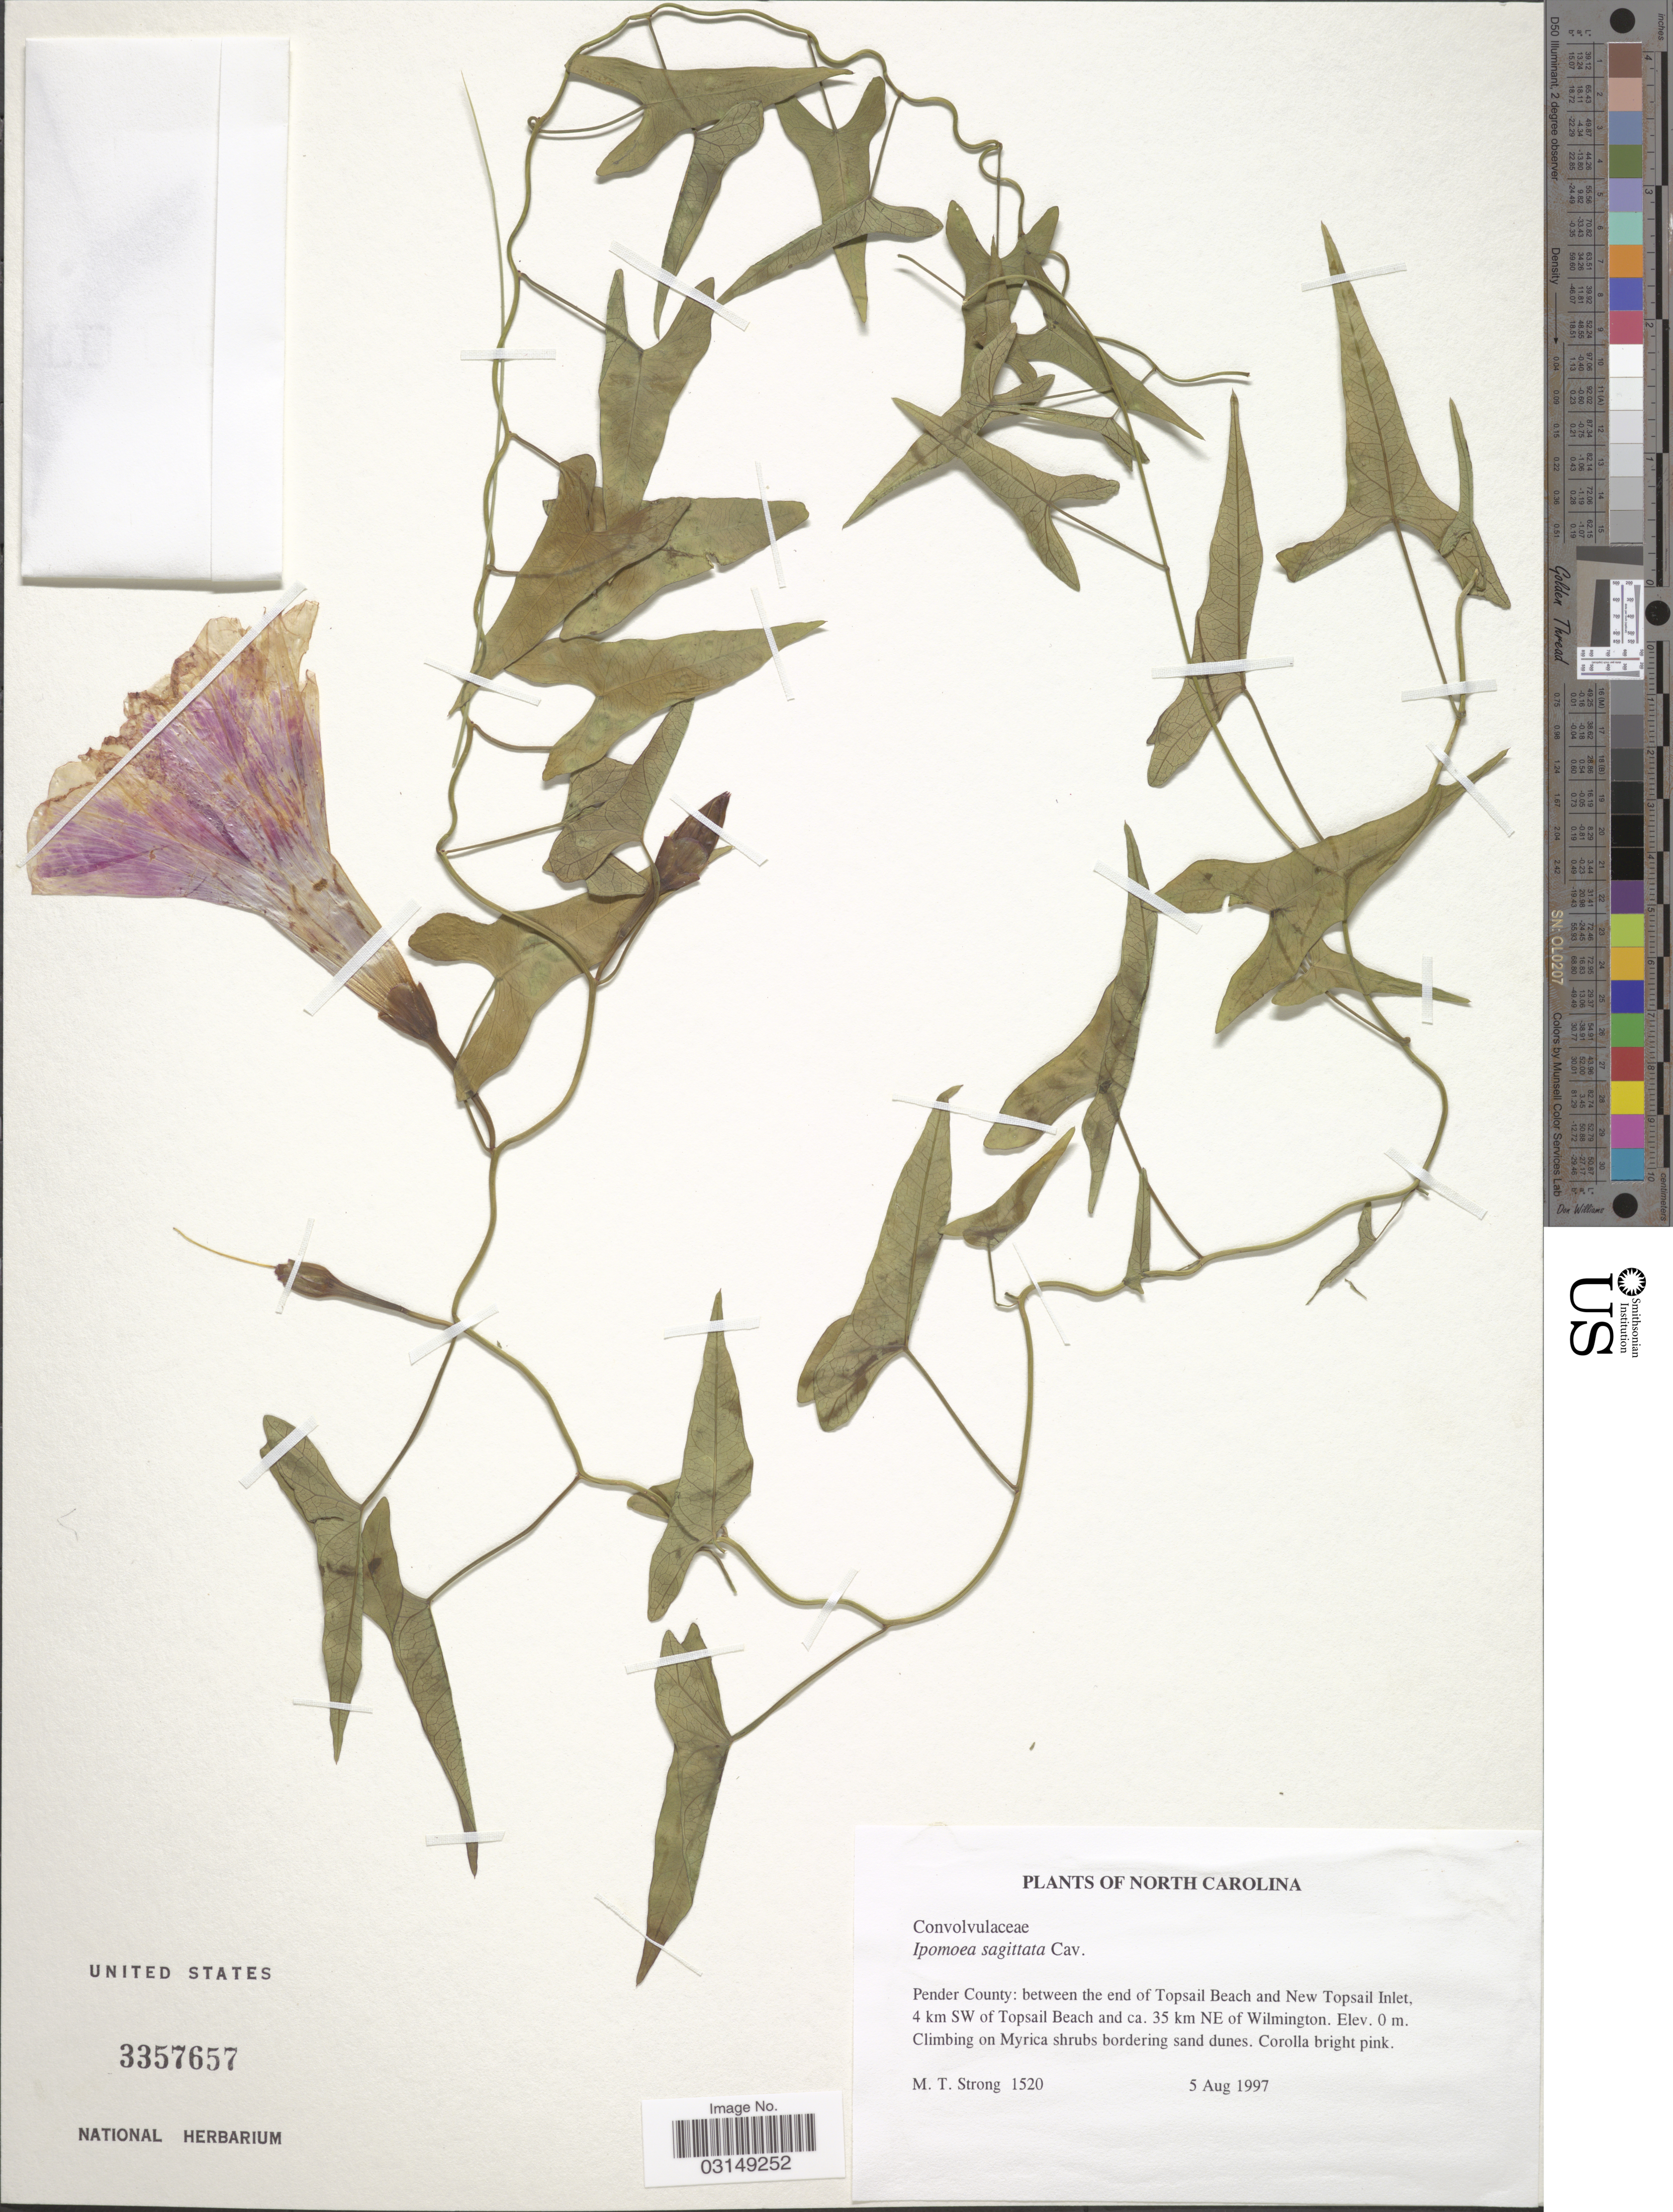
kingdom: Plantae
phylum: Tracheophyta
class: Magnoliopsida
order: Solanales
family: Convolvulaceae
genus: Ipomoea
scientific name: Ipomoea sagittata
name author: Poir.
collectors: M. T. Strong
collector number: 1520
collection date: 1997-08-05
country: United States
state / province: North Carolina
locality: Pender County: between the end of Topsail Beach and New Topsail Inlet, 4 km SW of Topsail Beach and ca. 35 km NE of Wilmington.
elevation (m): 0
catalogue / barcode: US 3357657